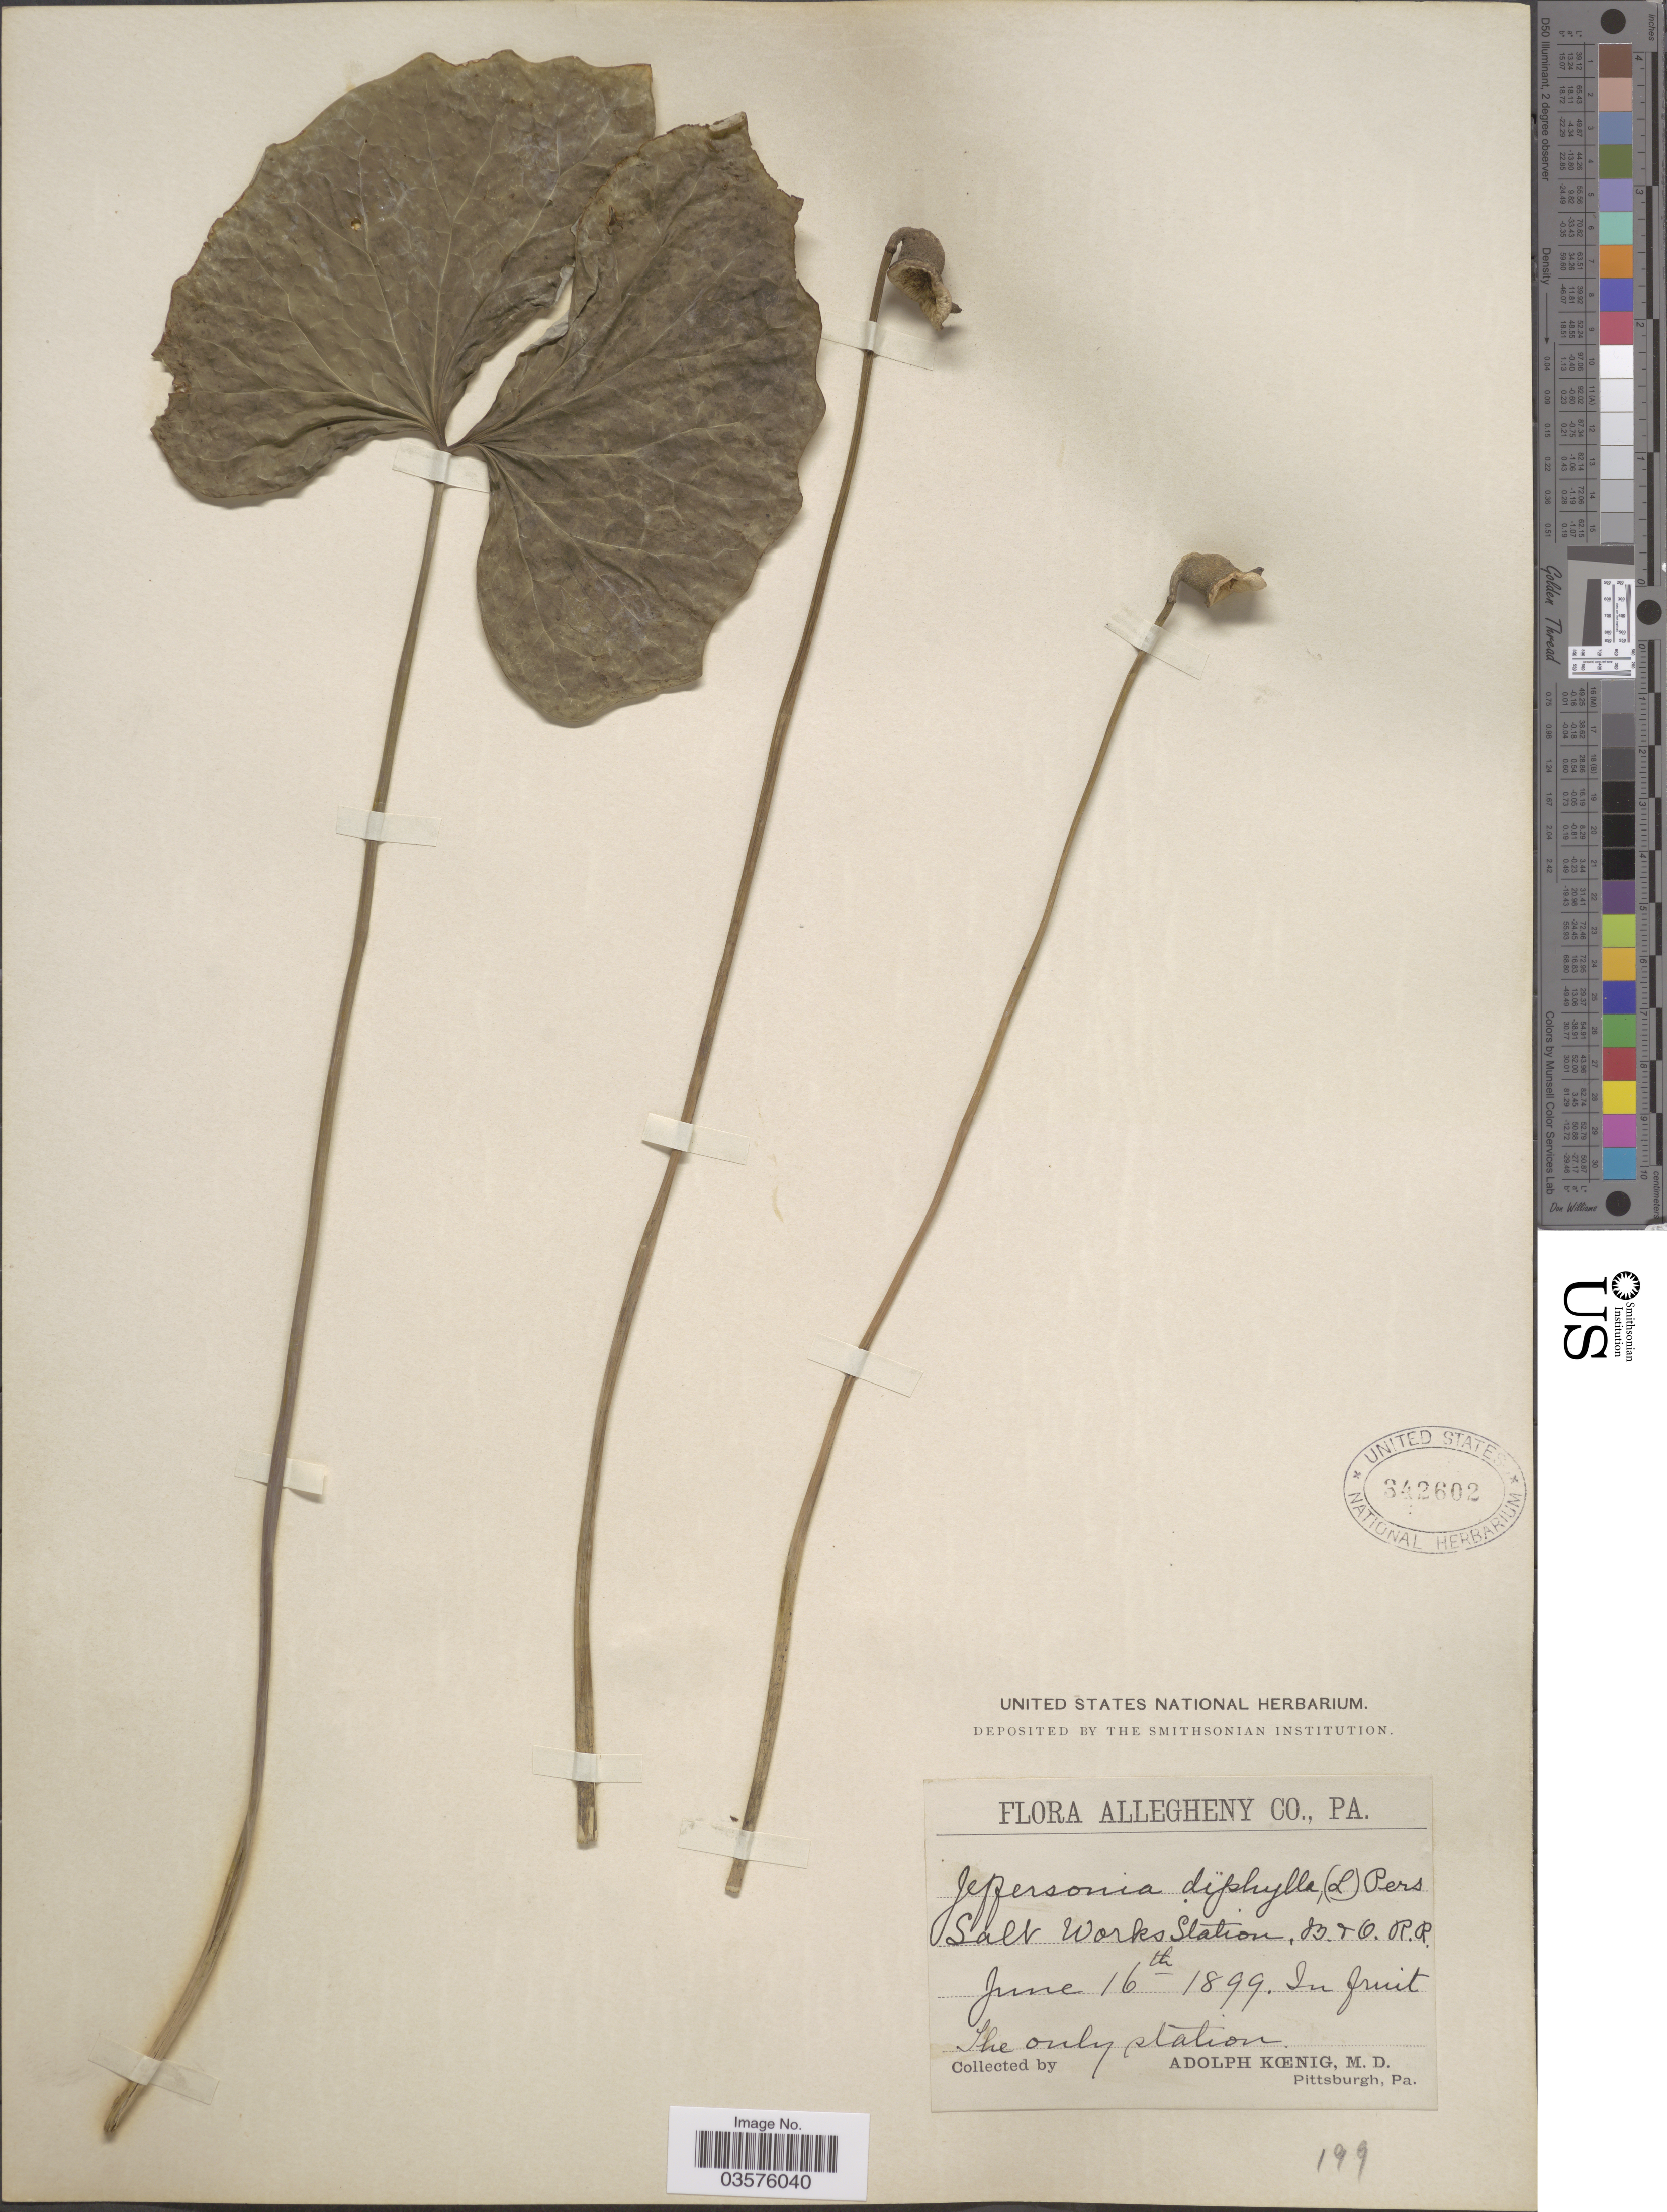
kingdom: Plantae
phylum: Tracheophyta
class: Magnoliopsida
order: Ranunculales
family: Berberidaceae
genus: Jeffersonia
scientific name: Jeffersonia diphylla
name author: (L.) Pers.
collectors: A. Koenig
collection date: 1899-06-16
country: United States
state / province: Pennsylvania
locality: Allegheny Co. Salt Works Station, B. & O. R. R..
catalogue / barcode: US 342602